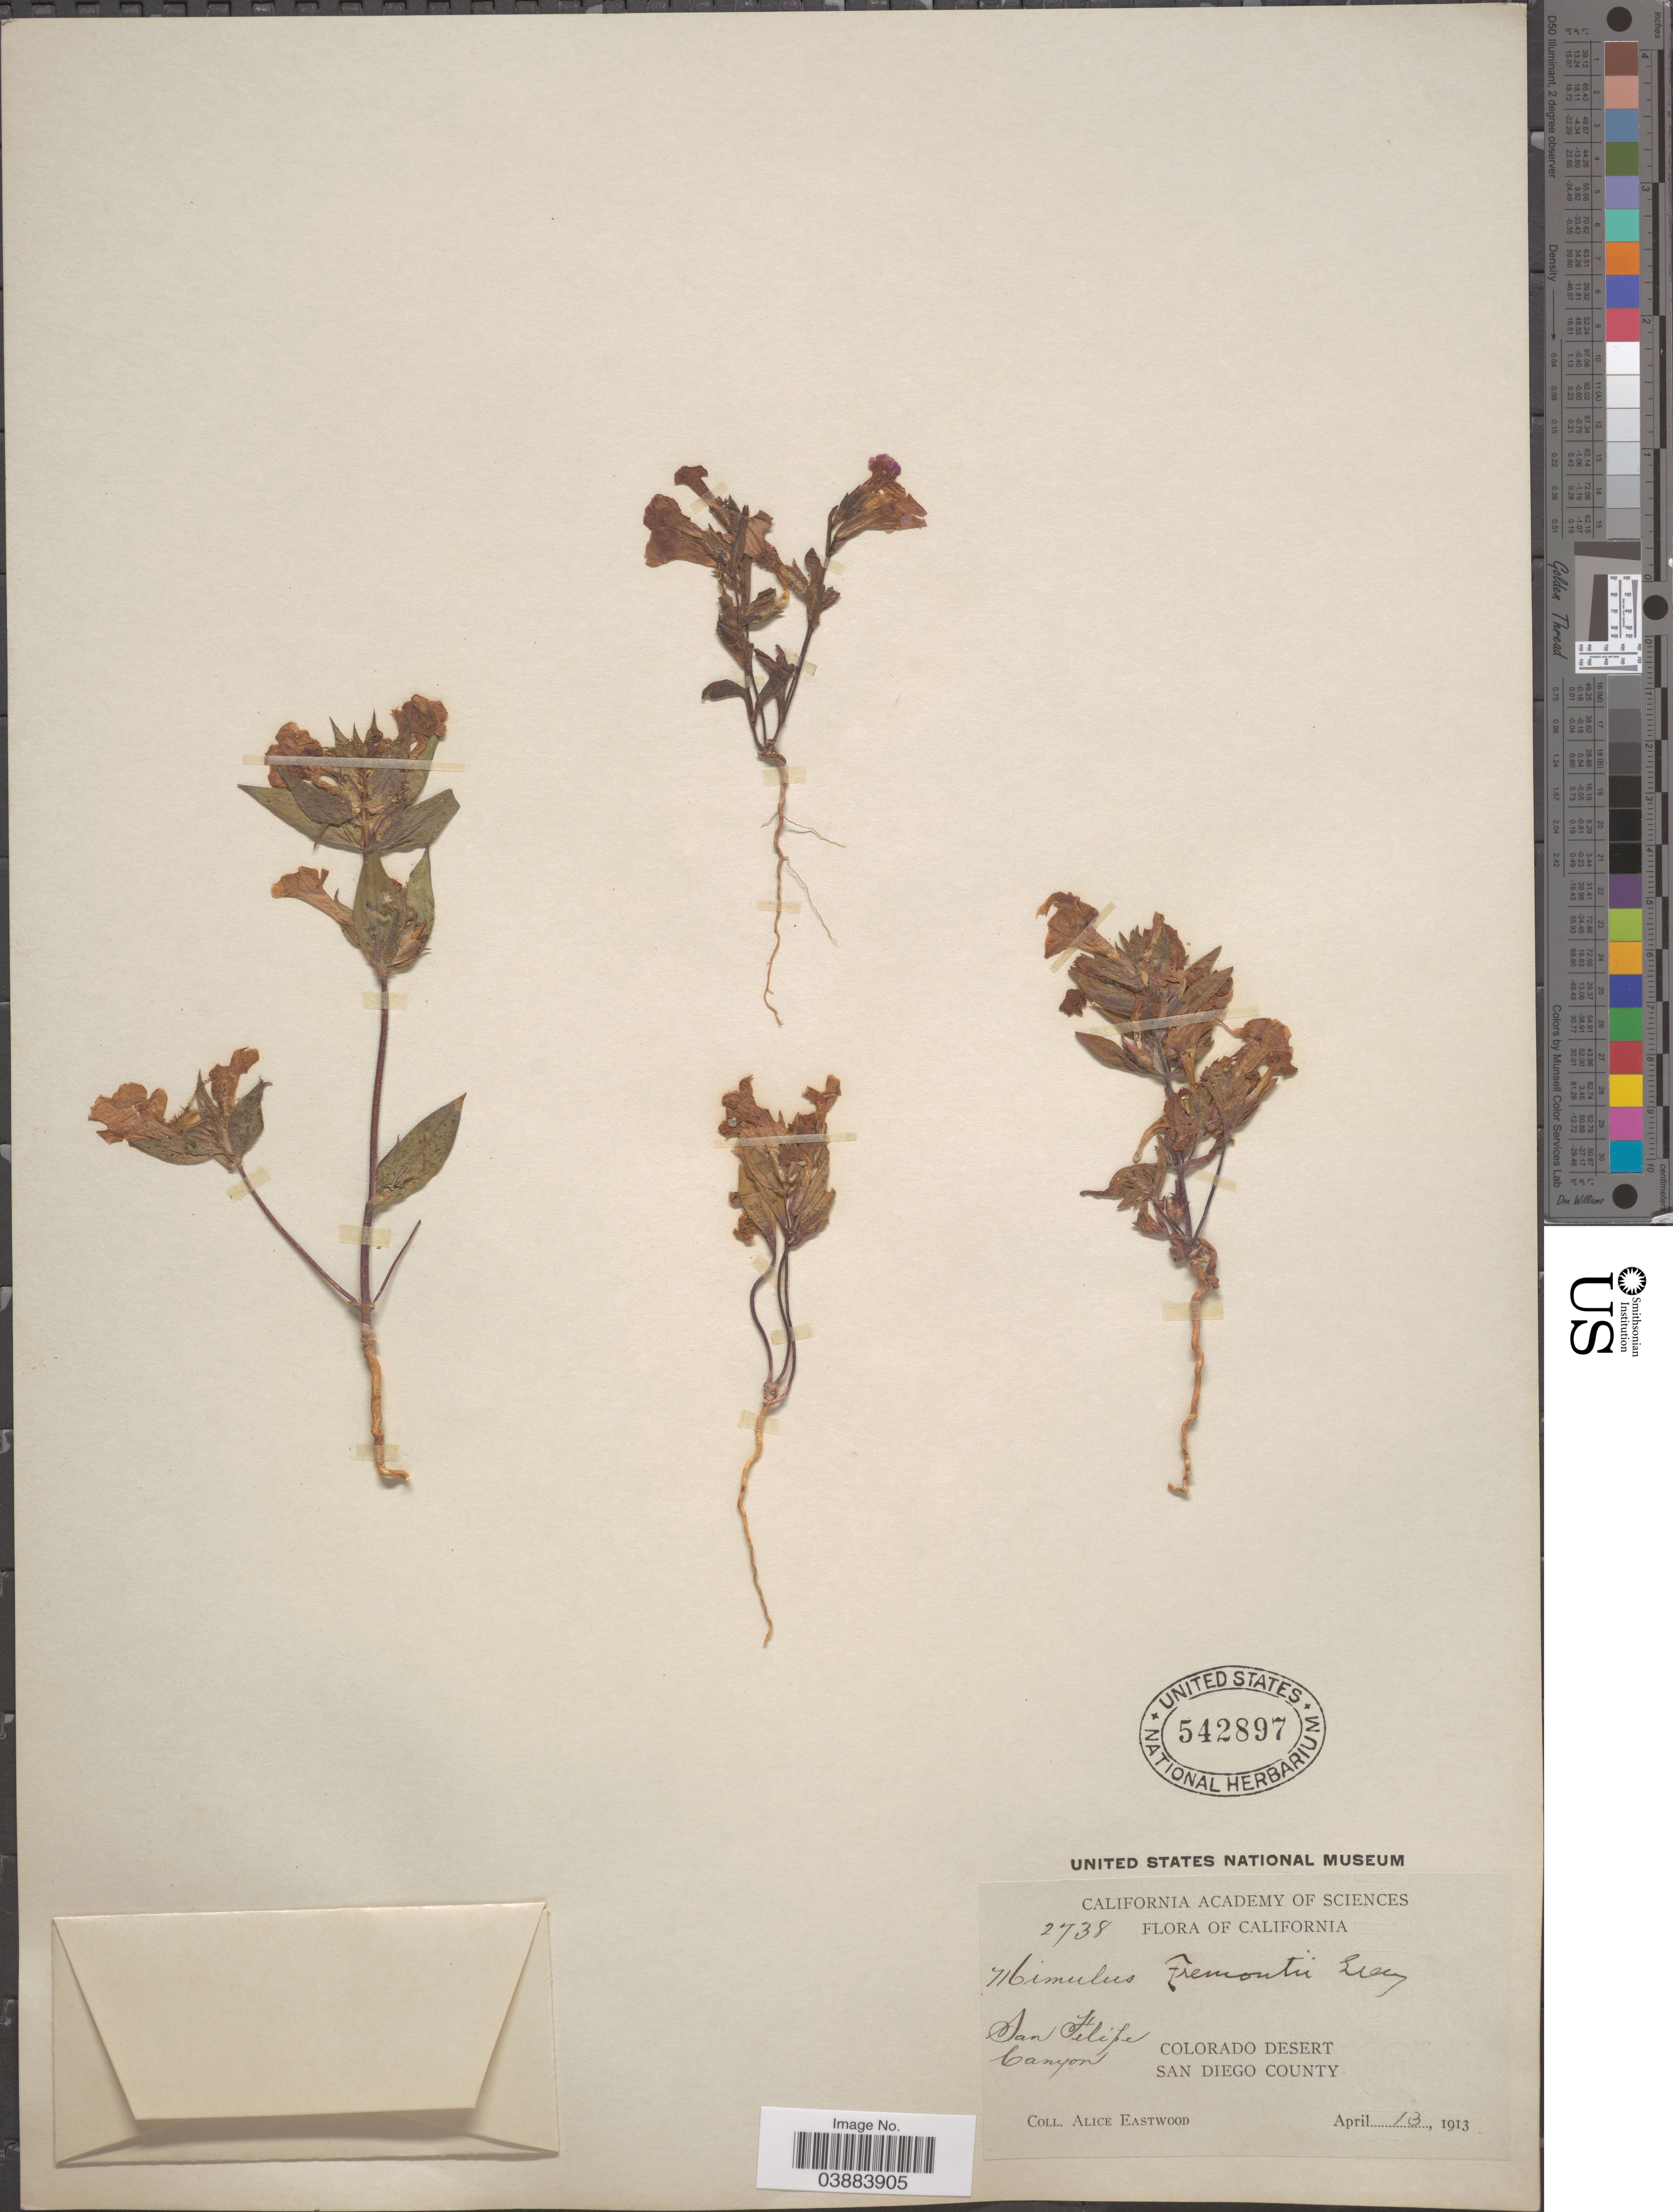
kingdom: Plantae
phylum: Tracheophyta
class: Magnoliopsida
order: Lamiales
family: Phrymaceae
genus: Eunanus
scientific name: Eunanus bigelovii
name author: A. Gray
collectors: A. Eastwood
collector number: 2738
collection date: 1913-04-13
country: United States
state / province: California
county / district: San Diego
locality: San Felipe Canyon. Colorado Desert. San Diego County.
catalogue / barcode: US 542897